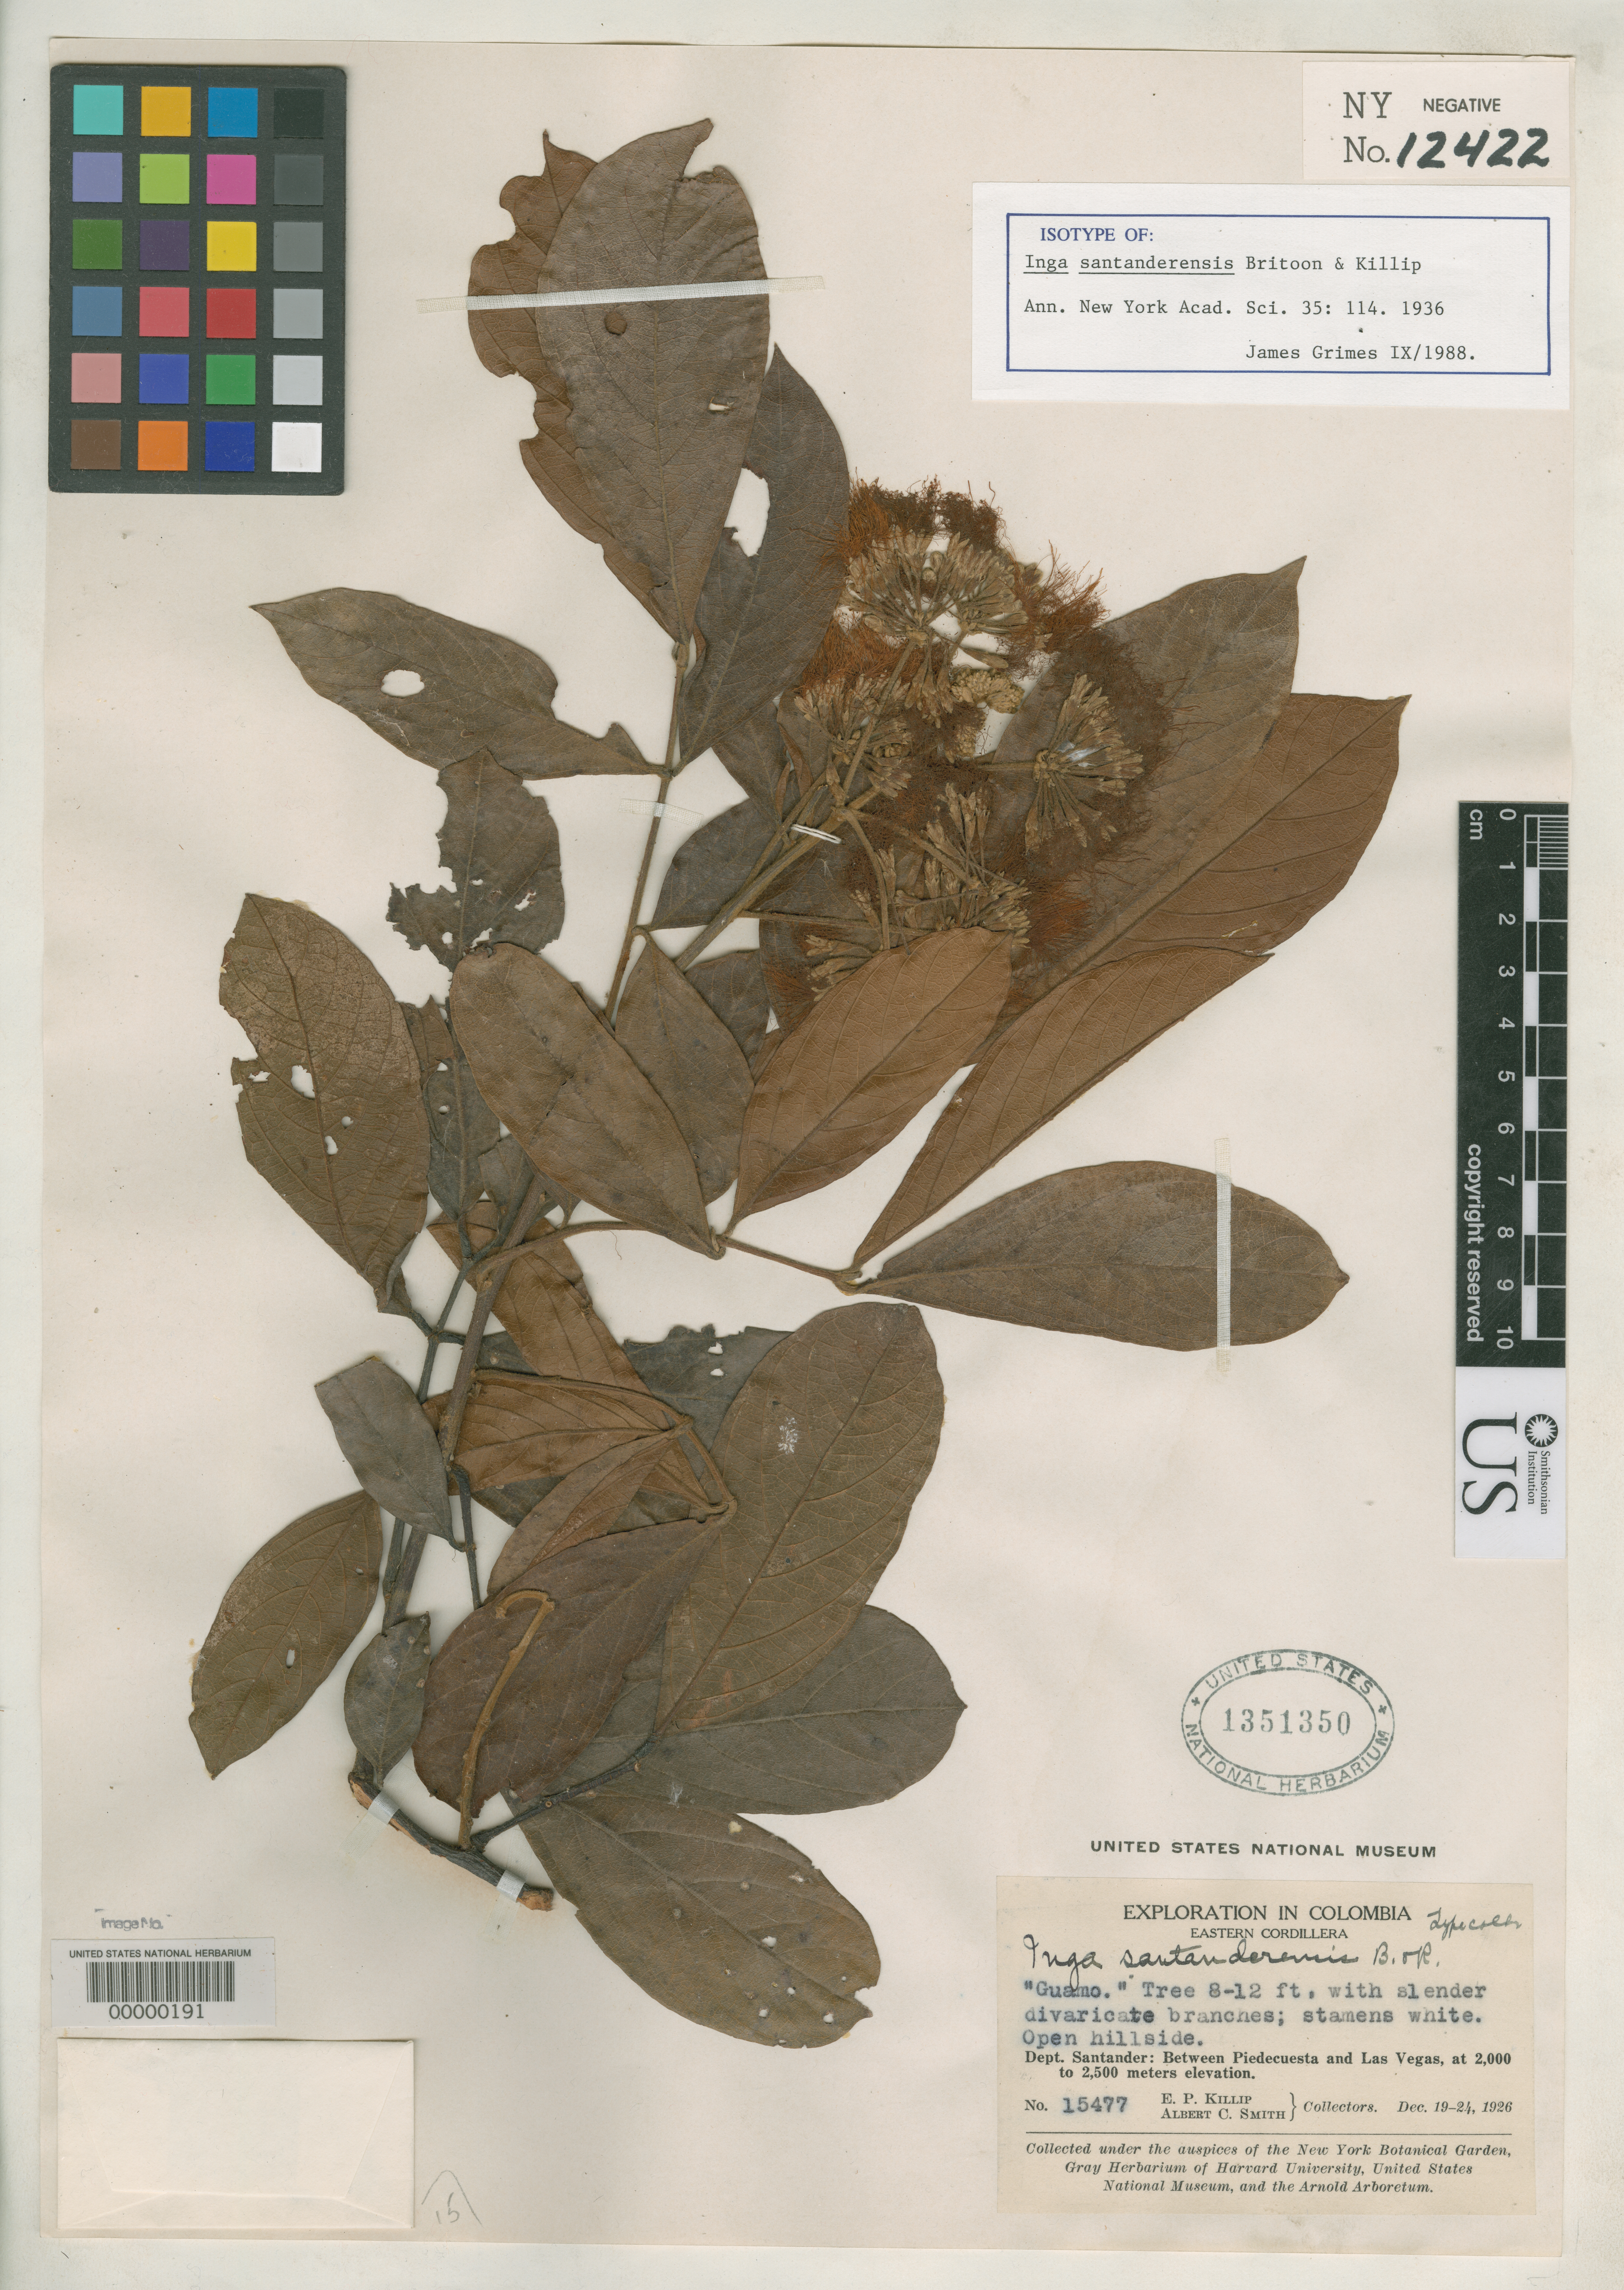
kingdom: Plantae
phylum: Tracheophyta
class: Magnoliopsida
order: Fabales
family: Fabaceae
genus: Inga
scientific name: Inga santanderensis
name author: Britton & Killip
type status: Isotype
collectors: E. P. Killip & A. C. Smith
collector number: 15477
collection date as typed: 19 Dec 1926 to 24 Dec 1926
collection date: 1926-12-19/1926-12-24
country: Colombia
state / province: Santander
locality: Between Piedecuesta and Las Vegas.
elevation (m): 2000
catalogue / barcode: US 1351350